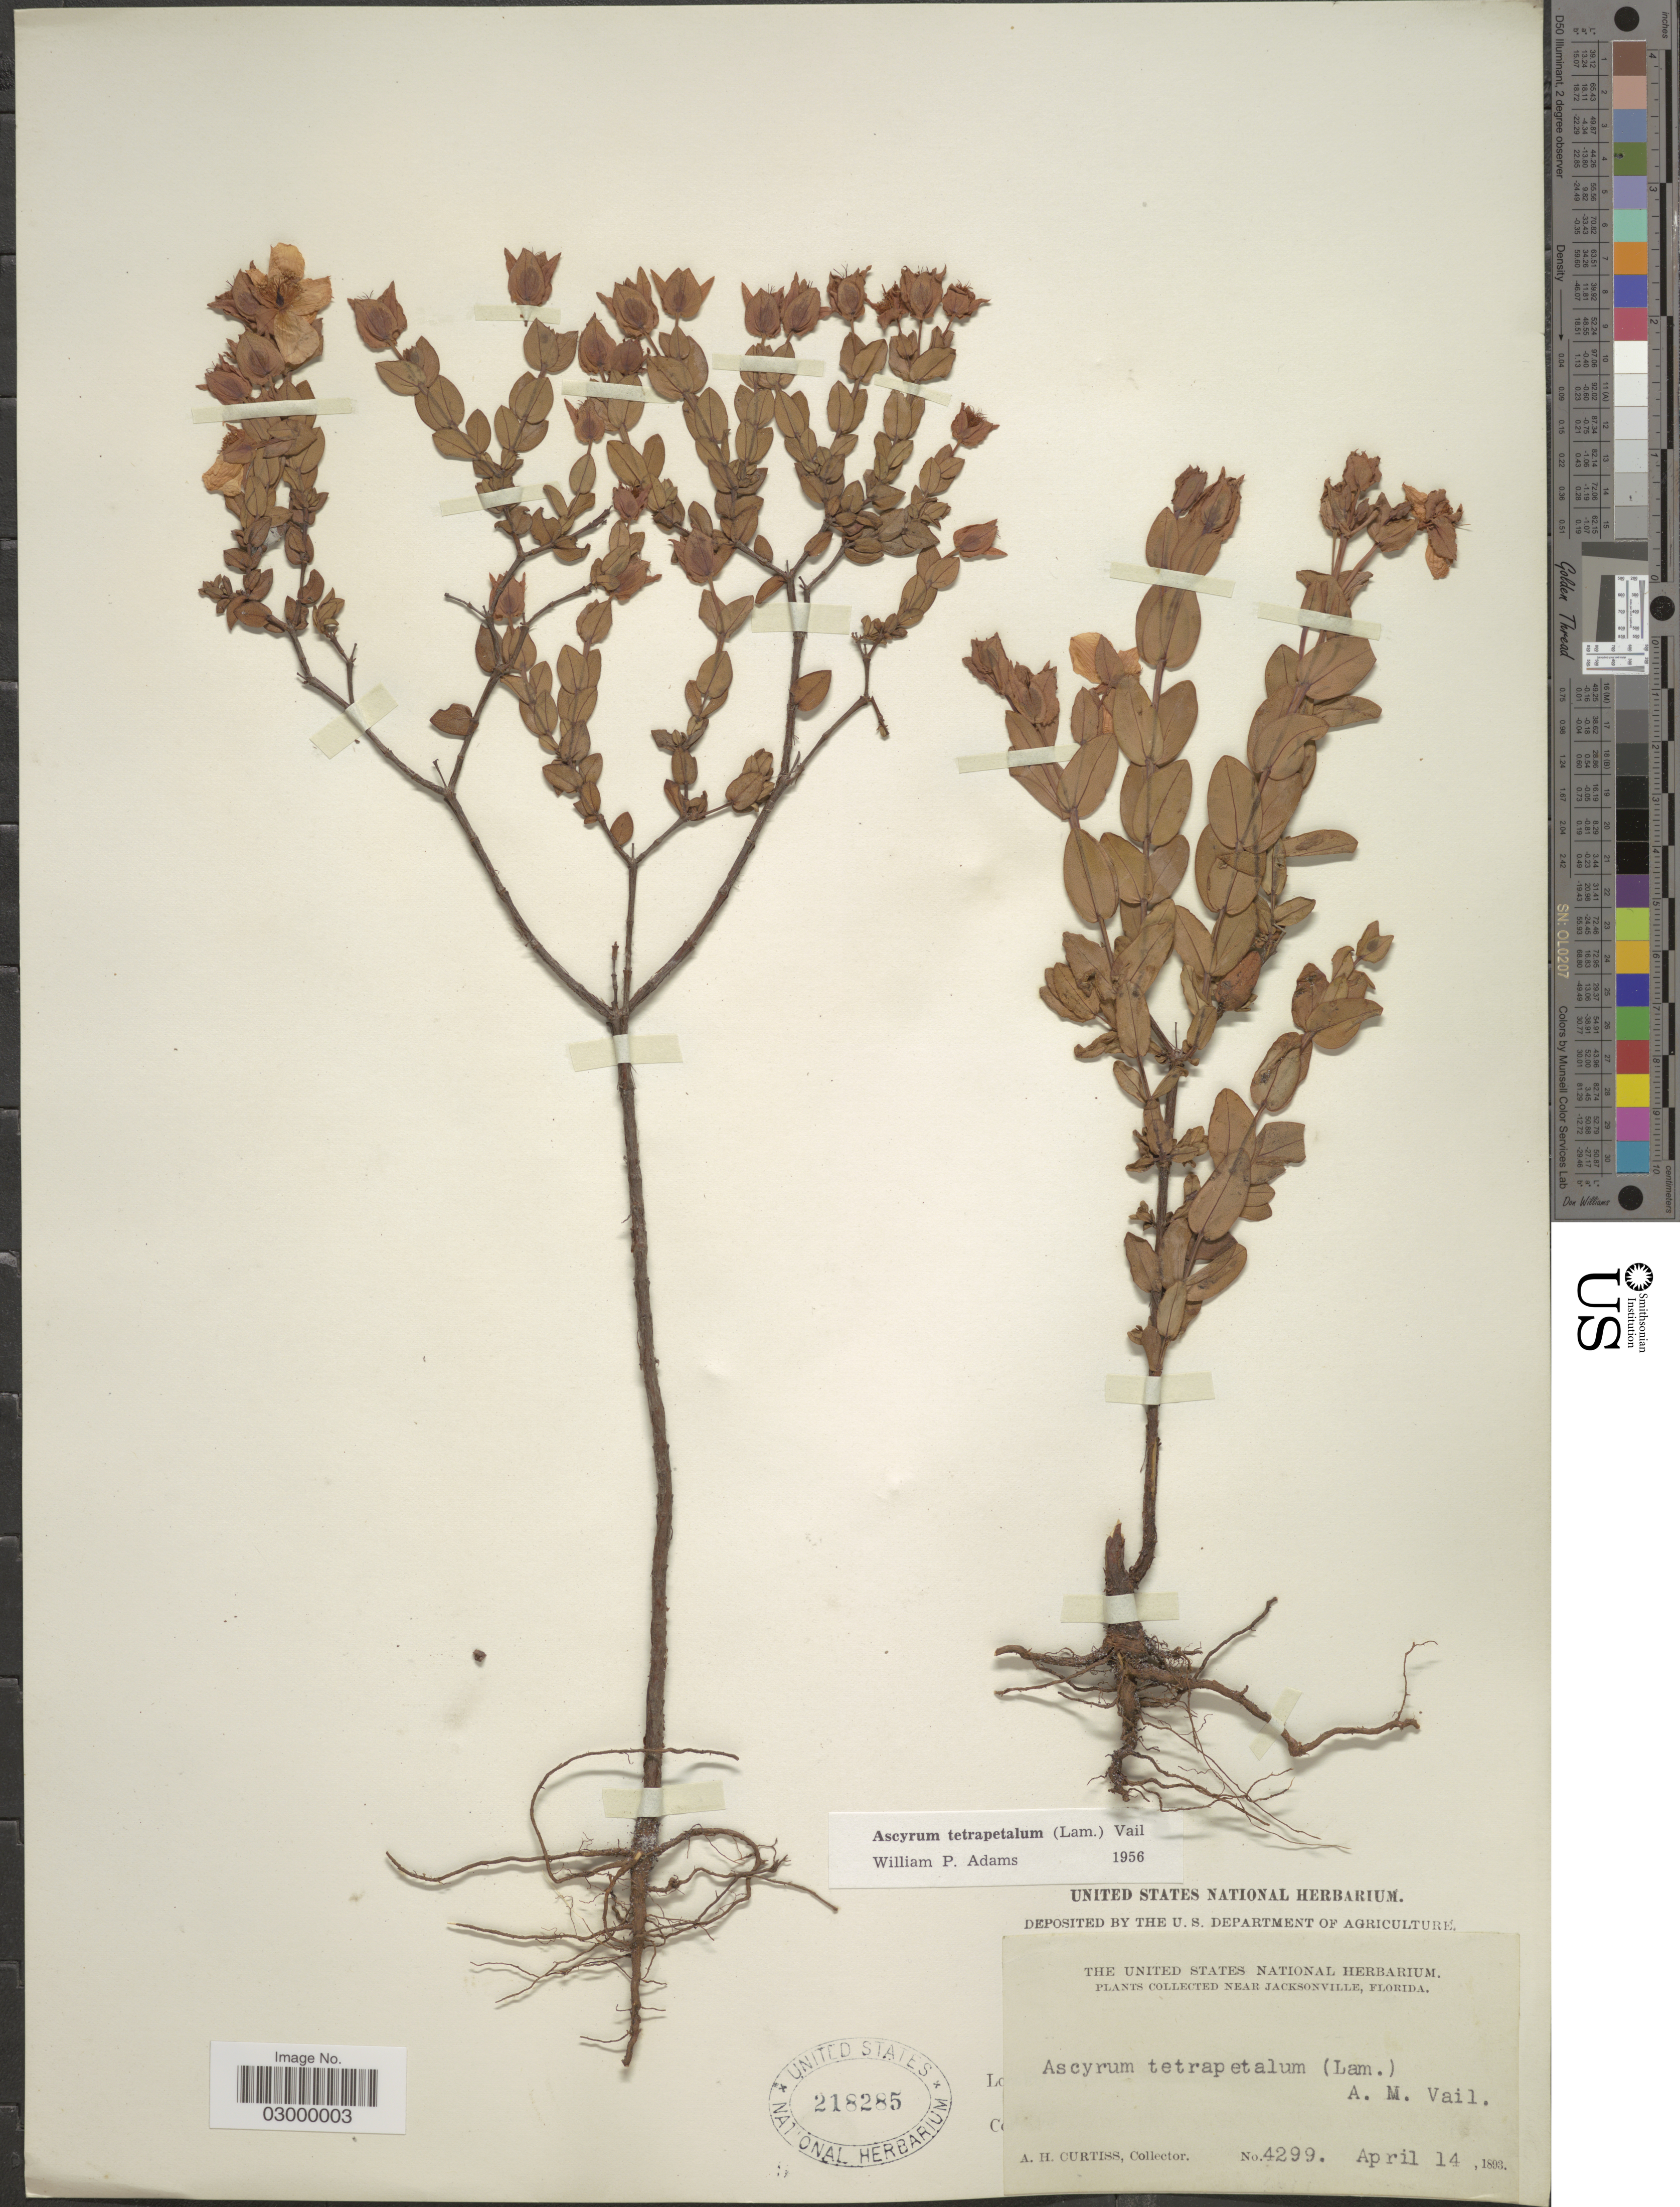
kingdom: Plantae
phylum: Tracheophyta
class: Magnoliopsida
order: Malpighiales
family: Hypericaceae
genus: Hypericum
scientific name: Hypericum tetrapetalum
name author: Lam.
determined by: Strong, Mark T., (BOT), Smithsonian Institution - National Museum of Natural History (UNITED STATES)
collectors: A. H. Curtiss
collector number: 4299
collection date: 1893-04-14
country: United States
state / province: Florida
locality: Near Jacksonville.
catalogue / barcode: US 218285